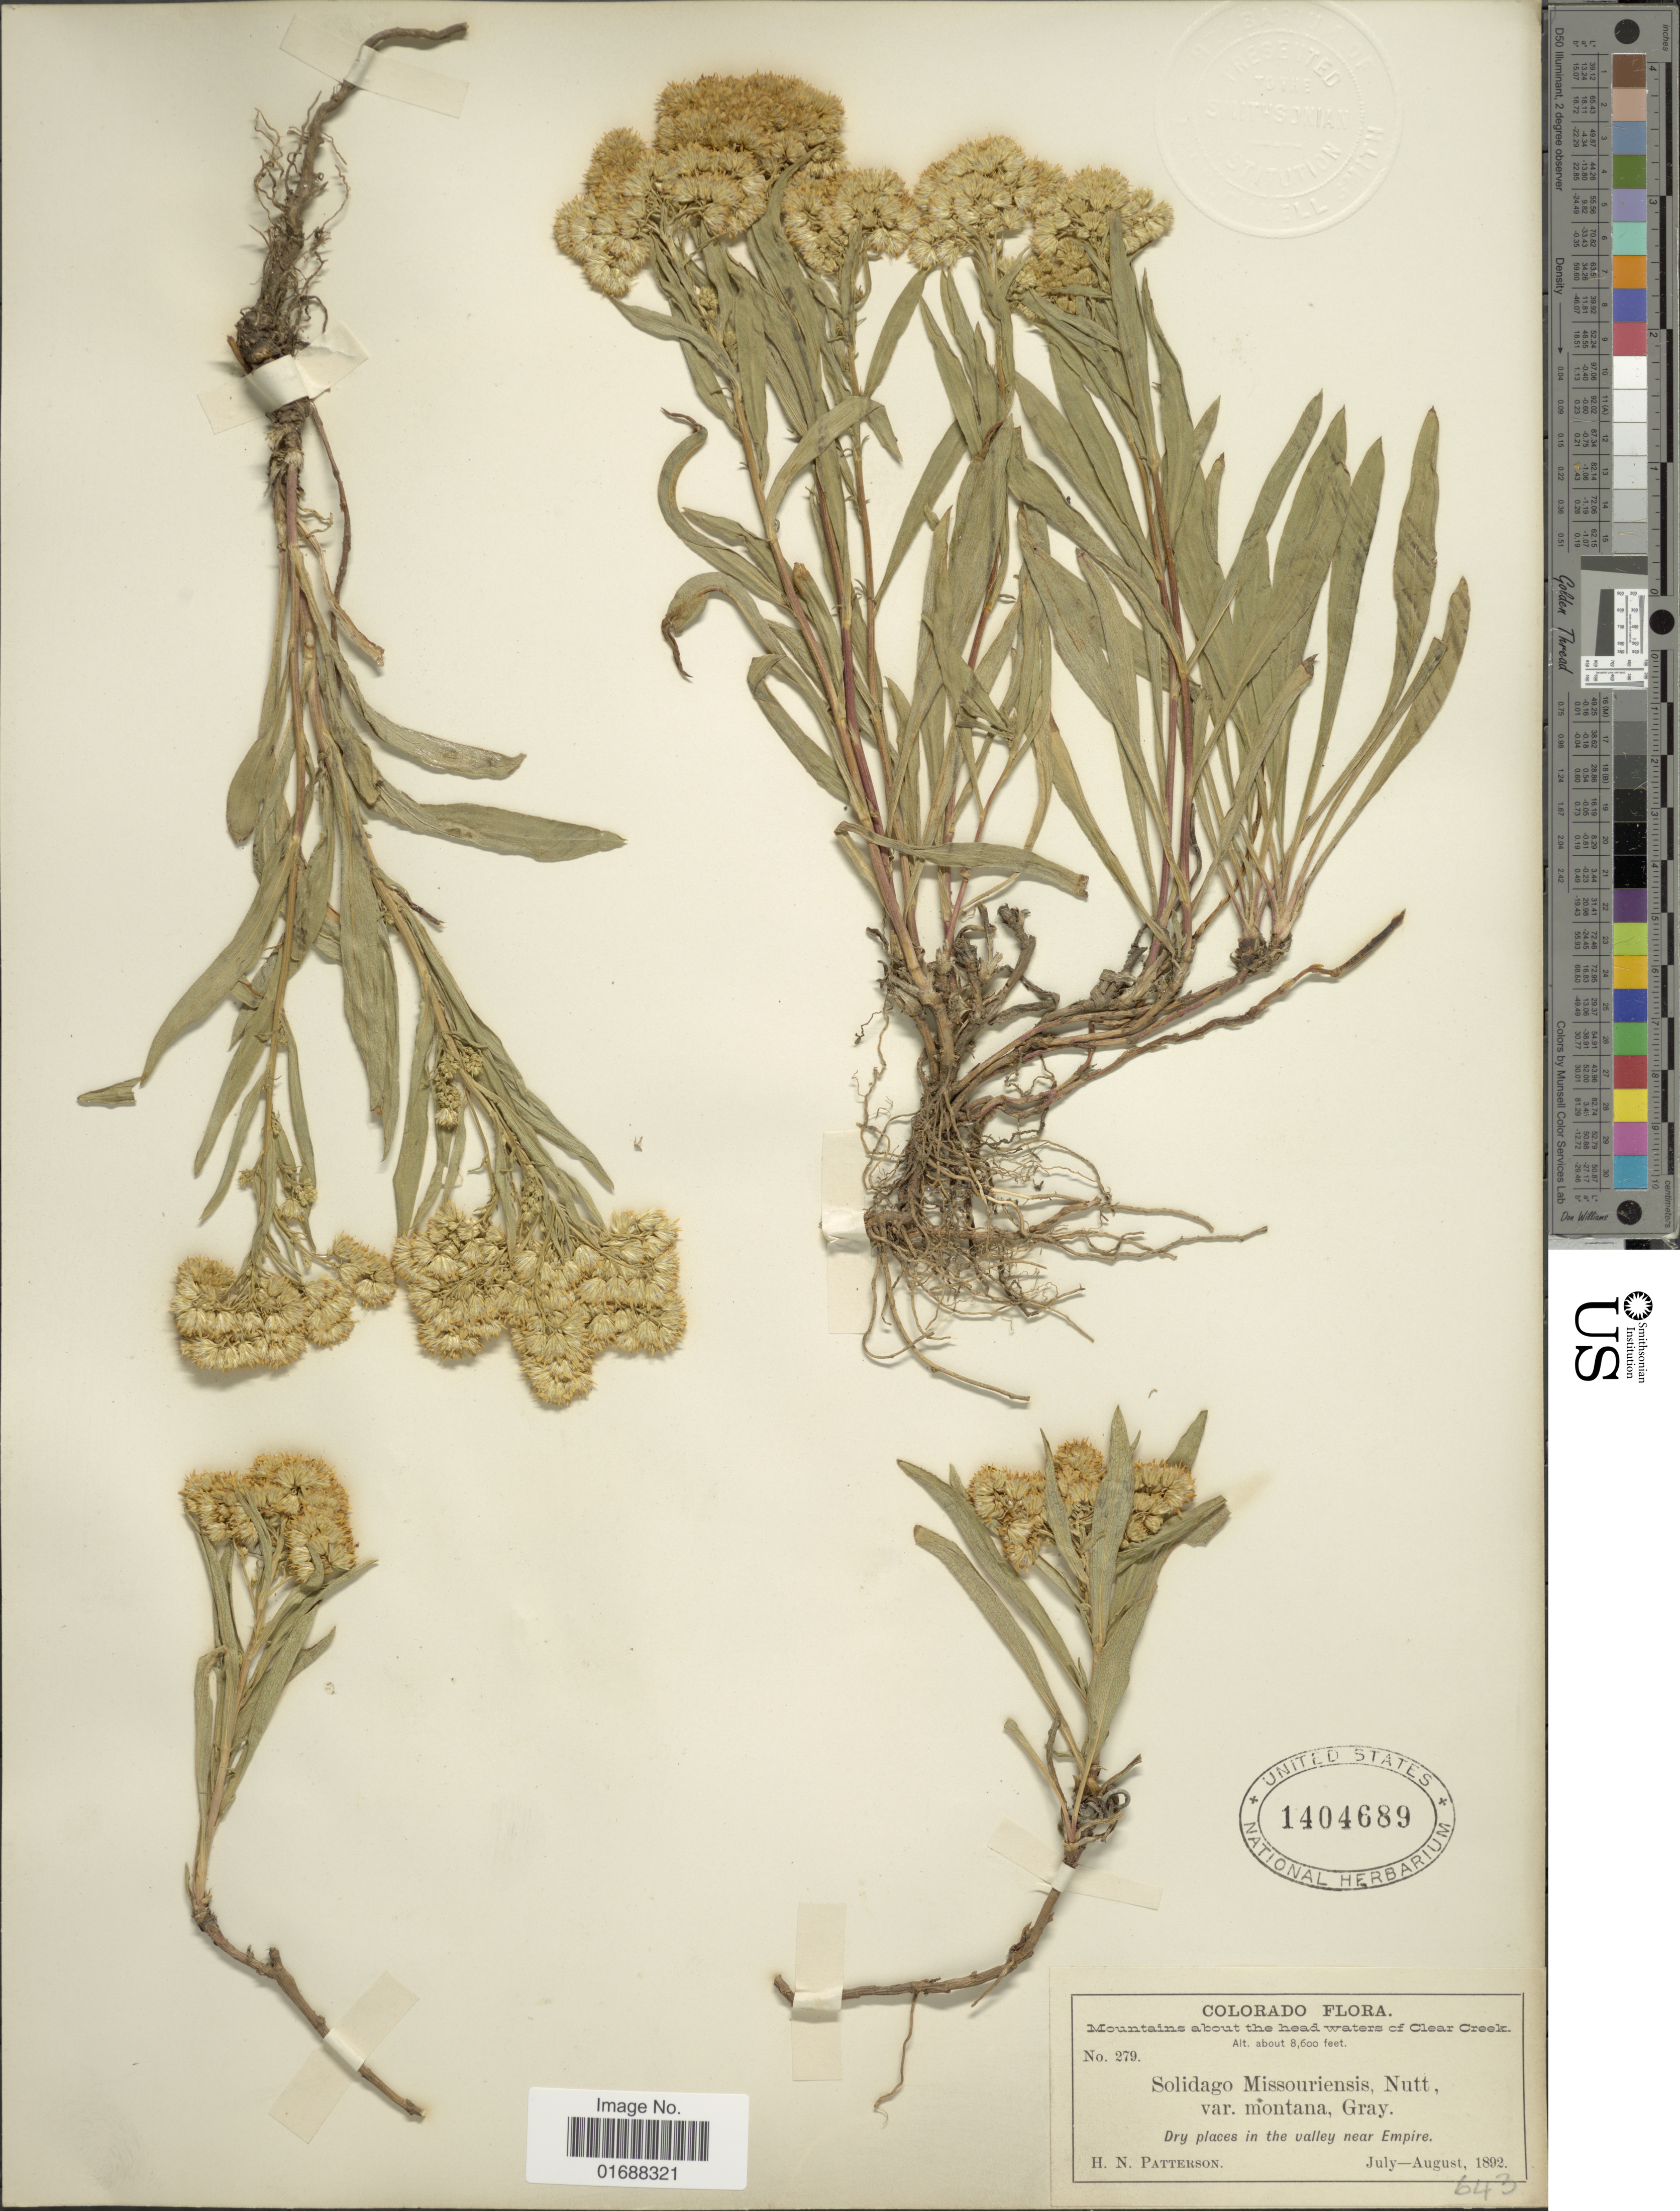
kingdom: Plantae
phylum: Tracheophyta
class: Magnoliopsida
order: Asterales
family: Asteraceae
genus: Solidago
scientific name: Solidago missouriensis var. missouriensis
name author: Nutt.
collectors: H. N. Patterson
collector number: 279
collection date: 1892-07/1892-08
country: United States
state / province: Colorado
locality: Colorado. Dry places in the valley near Empire. Mountains about the head waters of Clear Creek.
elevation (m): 2621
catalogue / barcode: US 1404689